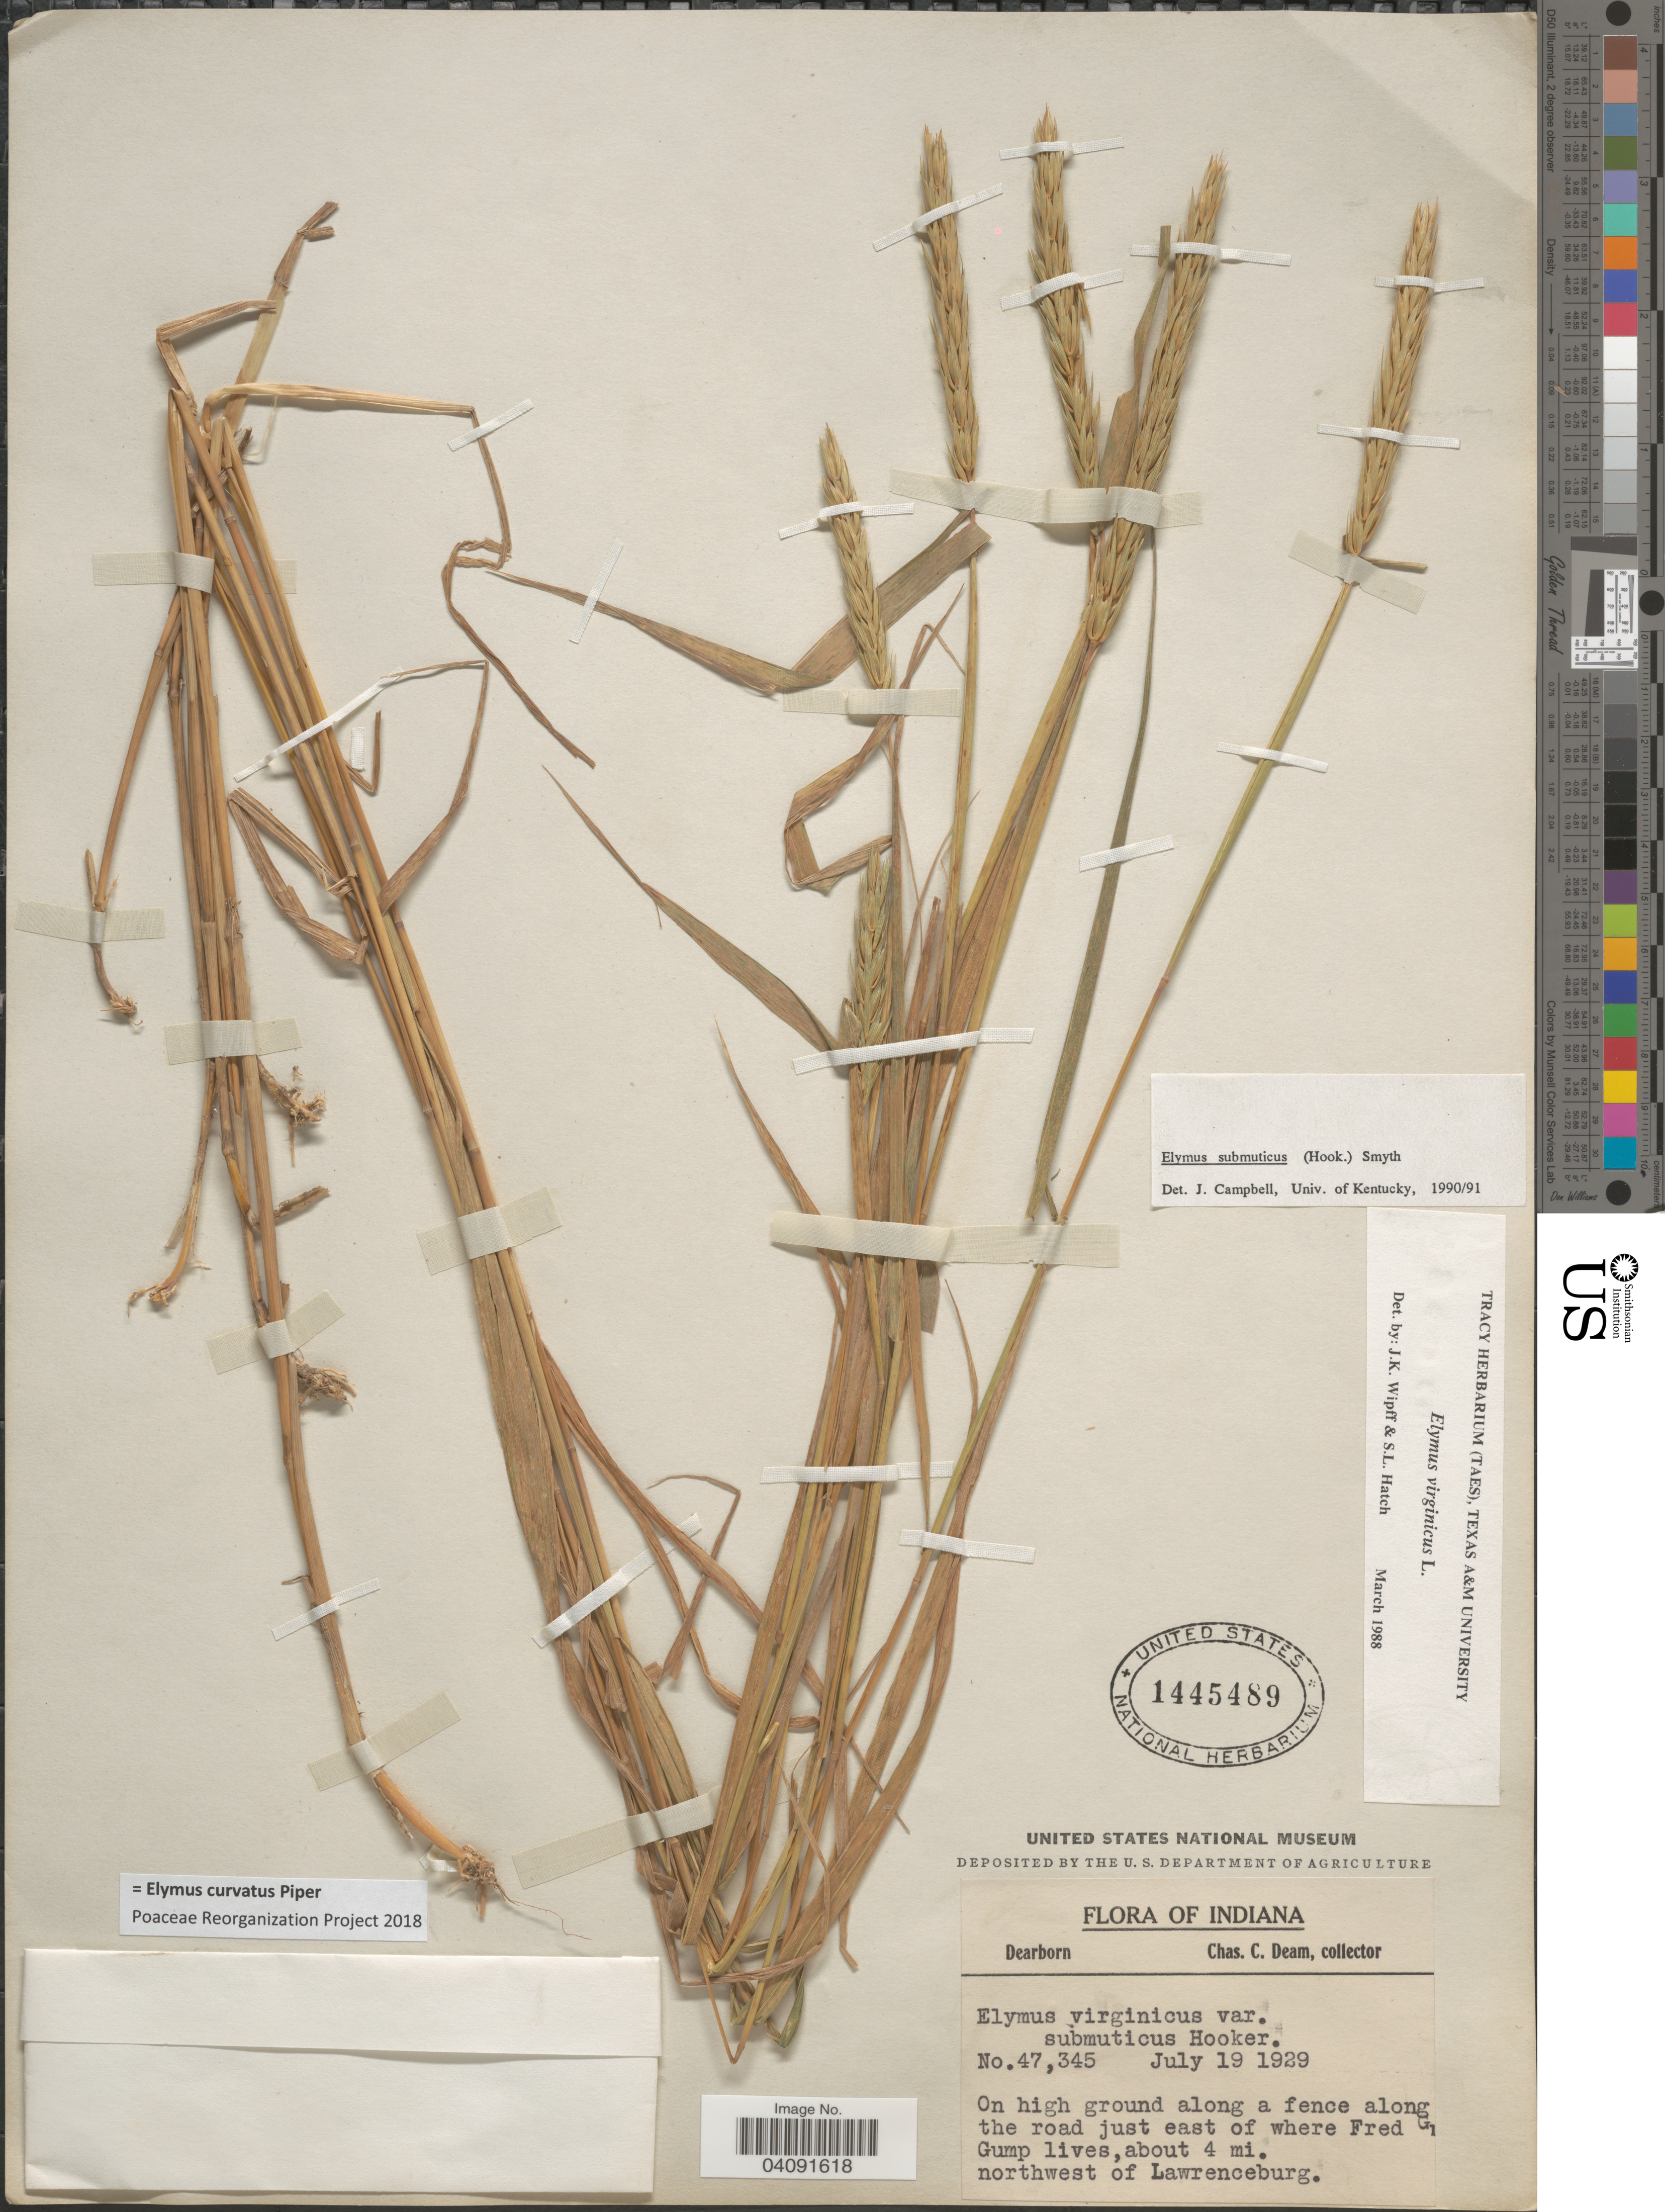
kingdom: Plantae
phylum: Tracheophyta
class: Liliopsida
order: Poales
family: Poaceae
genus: Elymus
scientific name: Elymus donianus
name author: (F.B. White) Á. Löve & D. Löve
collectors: C. C. Deam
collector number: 47345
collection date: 1929-07-19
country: United States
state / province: Indiana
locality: Dearborn. On high ground along a fence along the road just east of where Fred Gump lives, about 4 mi. northwest of Lawrenceburg.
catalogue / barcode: US 1445489